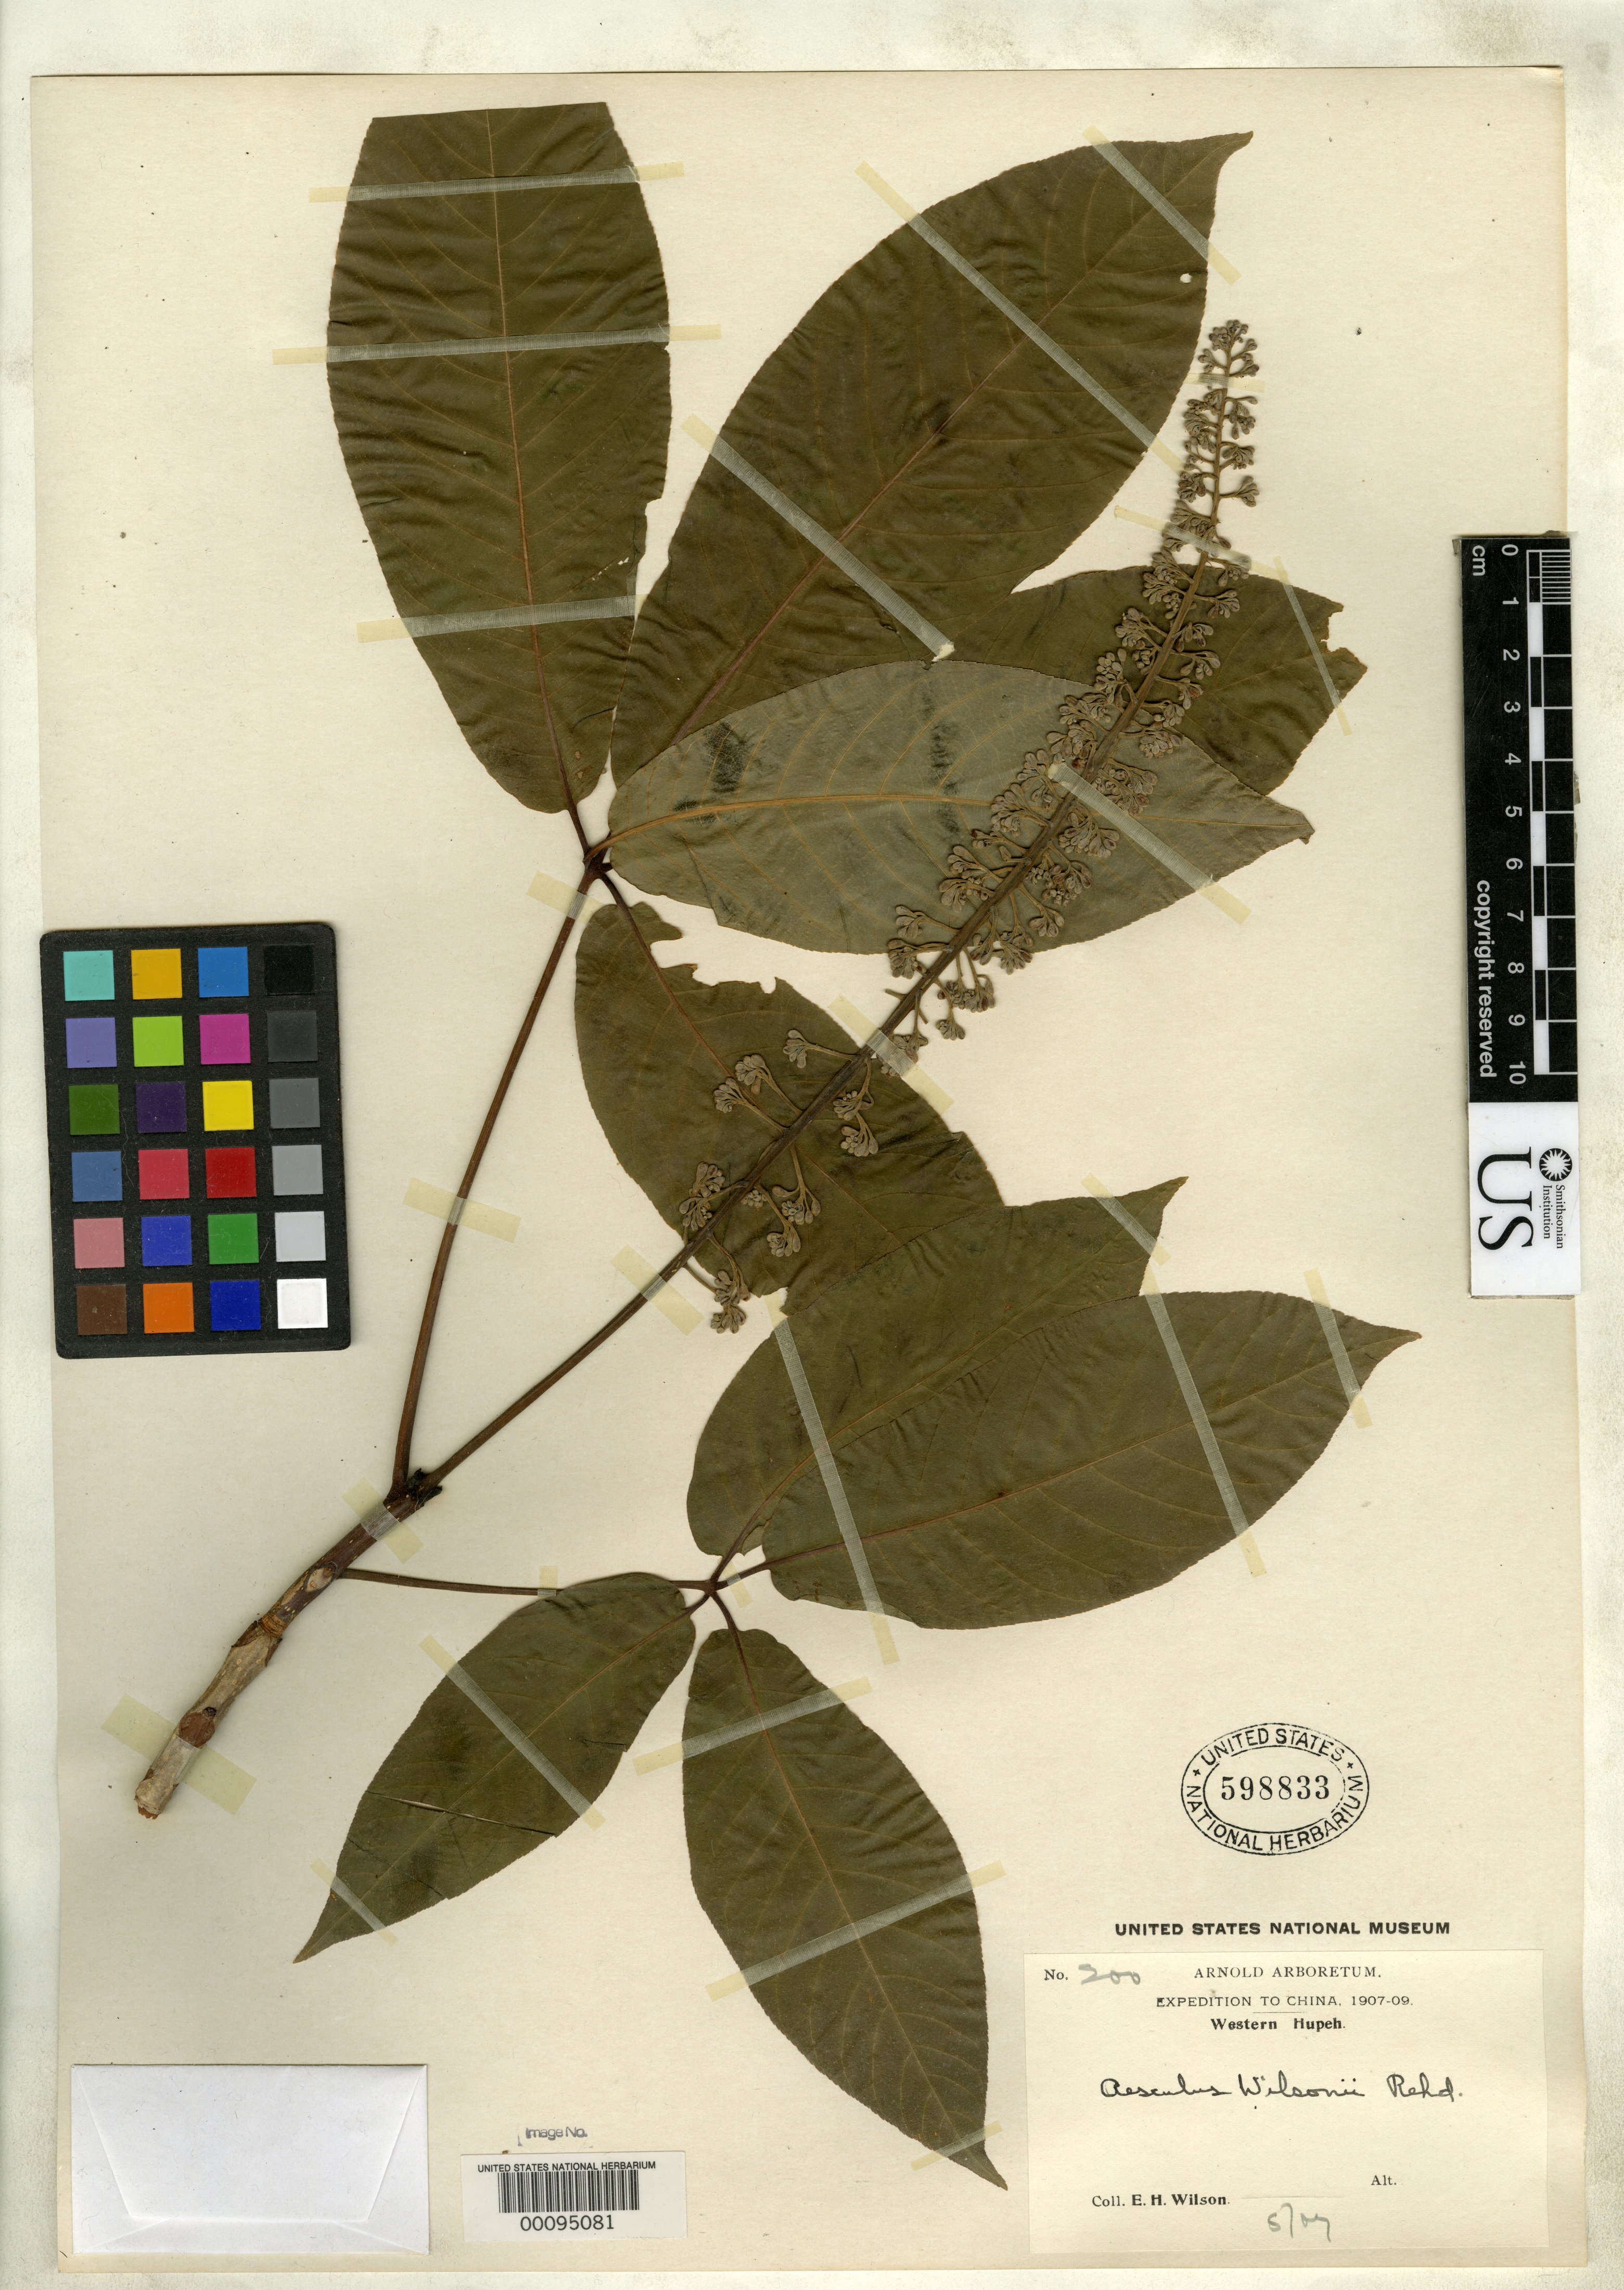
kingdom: Plantae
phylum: Tracheophyta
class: Magnoliopsida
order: Sapindales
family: Sapindaceae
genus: Aesculus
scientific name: Aesculus wilsonii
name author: Rehder in Sarg.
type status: Paratype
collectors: E. H. Wilson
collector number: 200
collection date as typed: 1907 to -- --- 1909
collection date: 1907/1909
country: China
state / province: Hubei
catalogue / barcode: US 598833